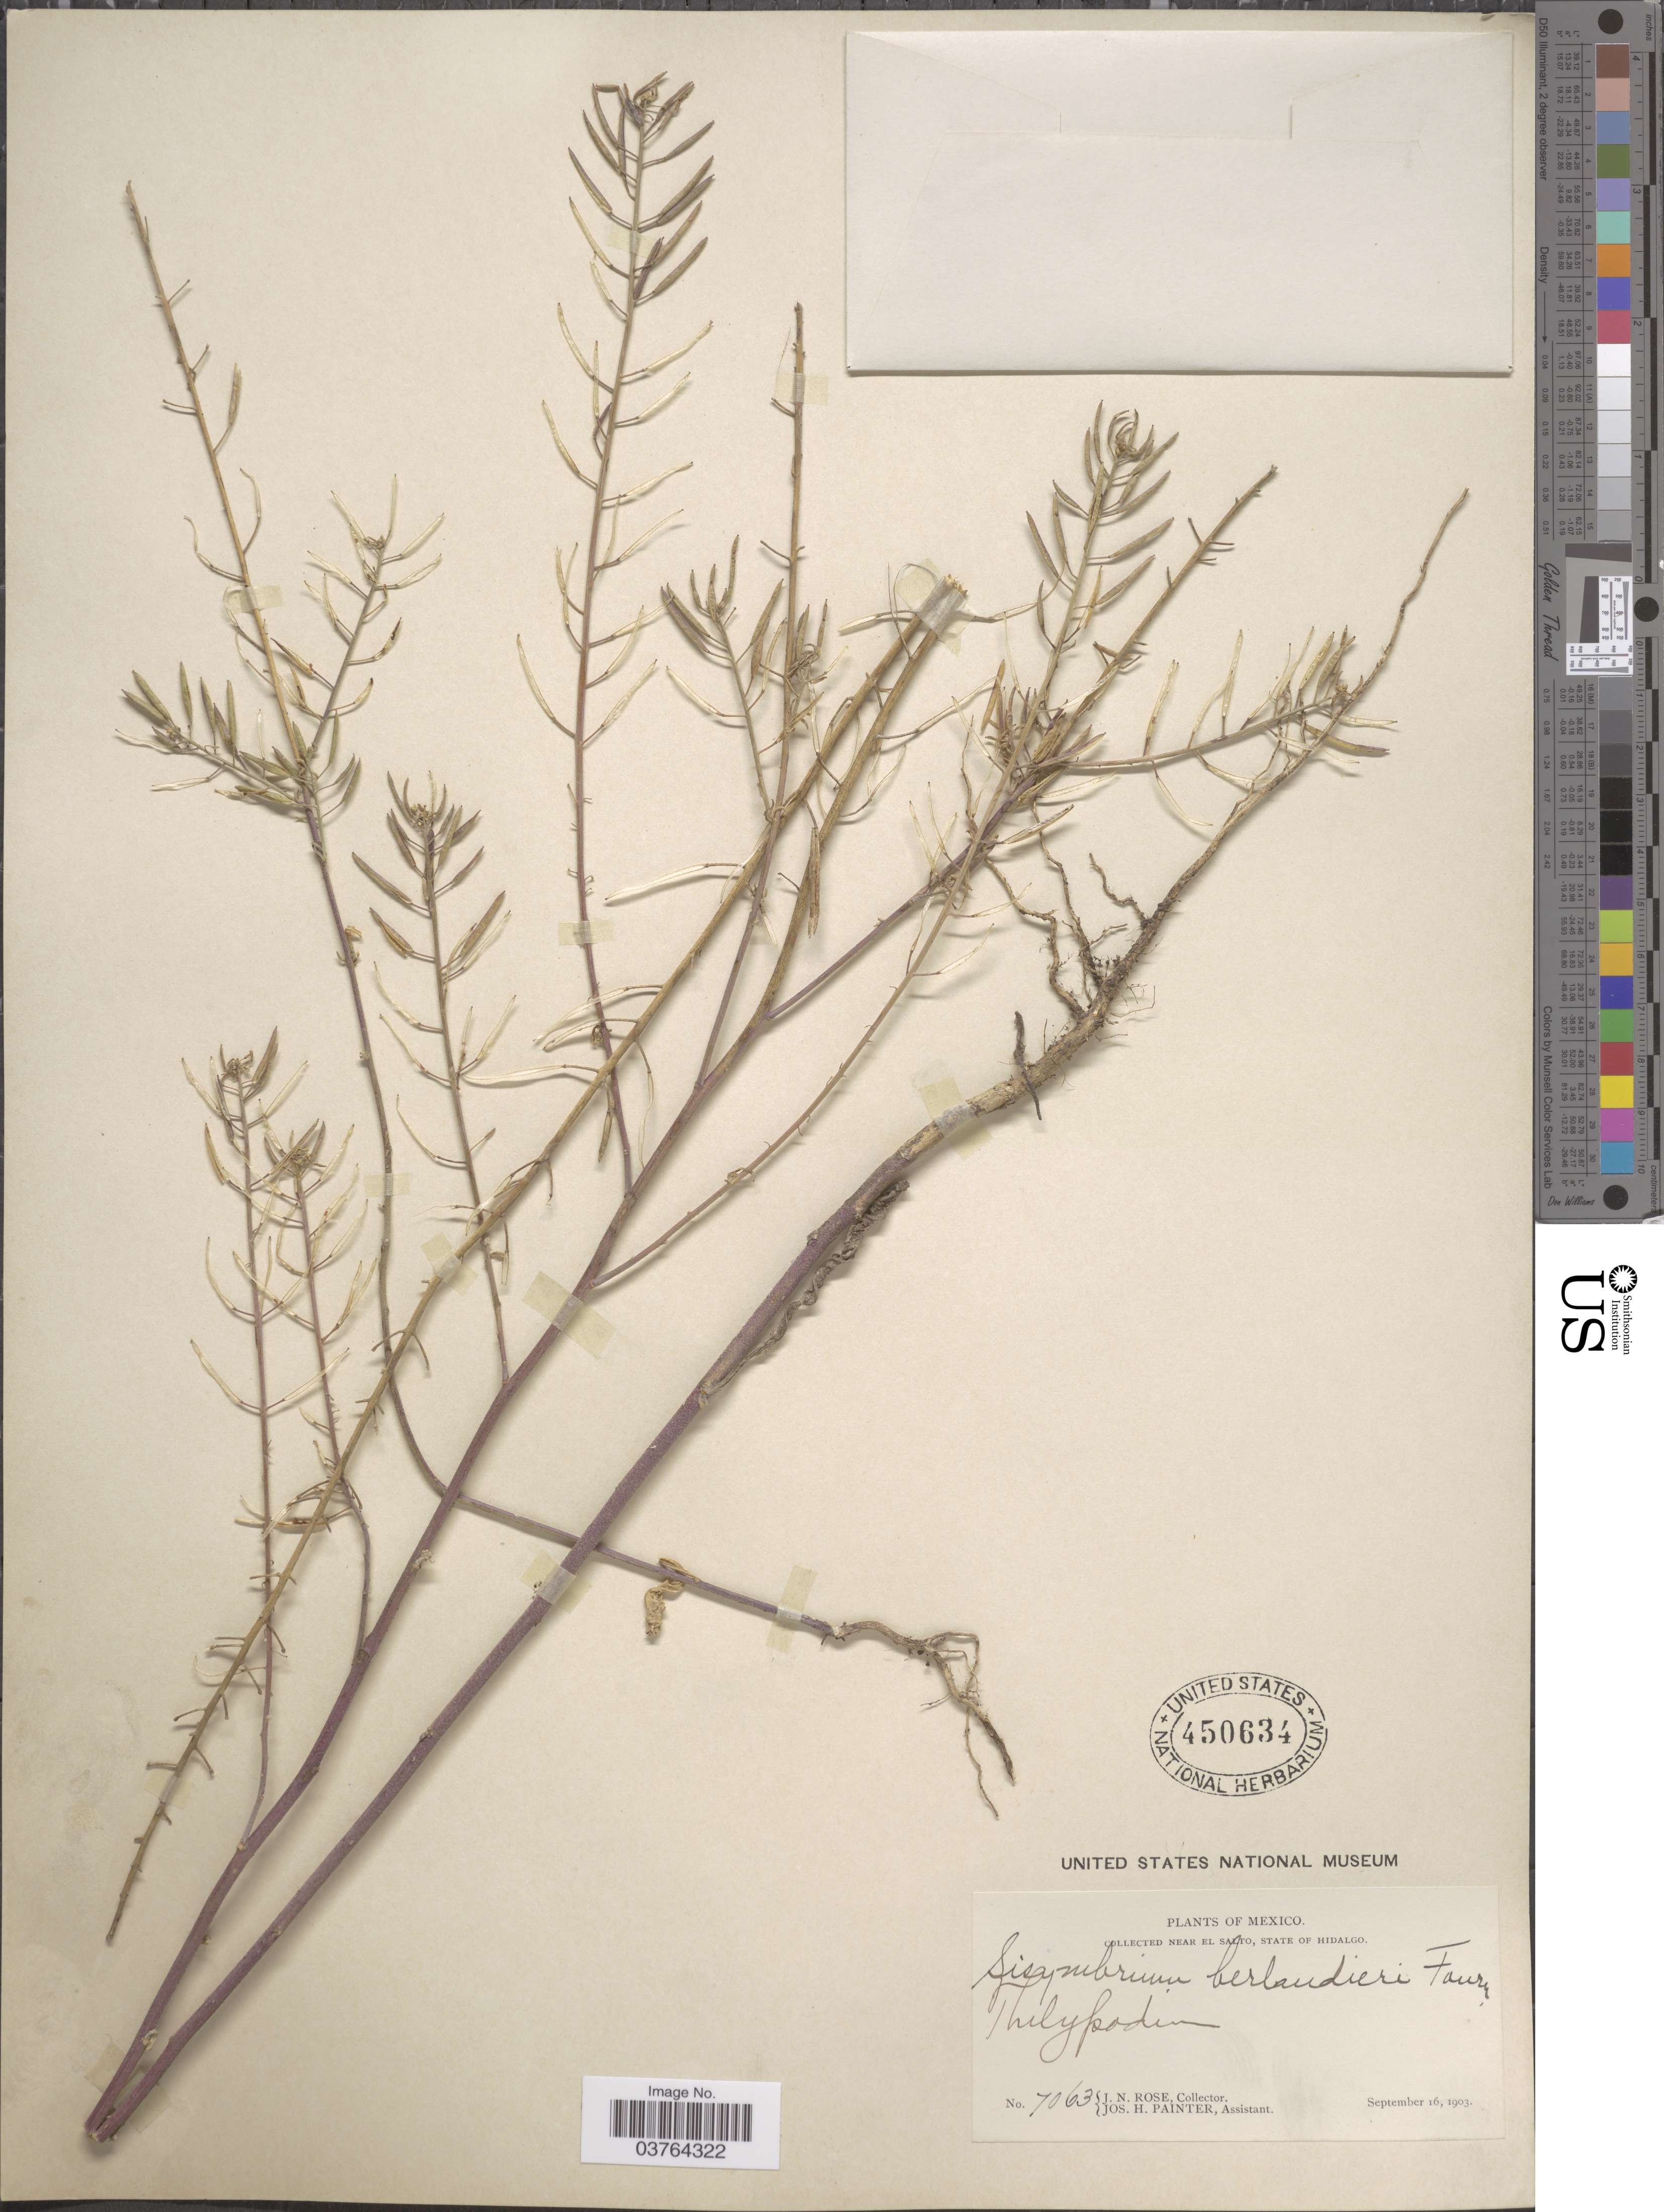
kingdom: Plantae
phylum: Tracheophyta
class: Magnoliopsida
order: Brassicales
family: Brassicaceae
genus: Halimolobos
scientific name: Halimolobos berlandieri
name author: O.E. Schulz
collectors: J. N. Rose & J. H. Painter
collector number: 7063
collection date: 1903-09-16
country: Mexico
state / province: Hidalgo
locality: Near El Salto.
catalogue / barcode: US 450634